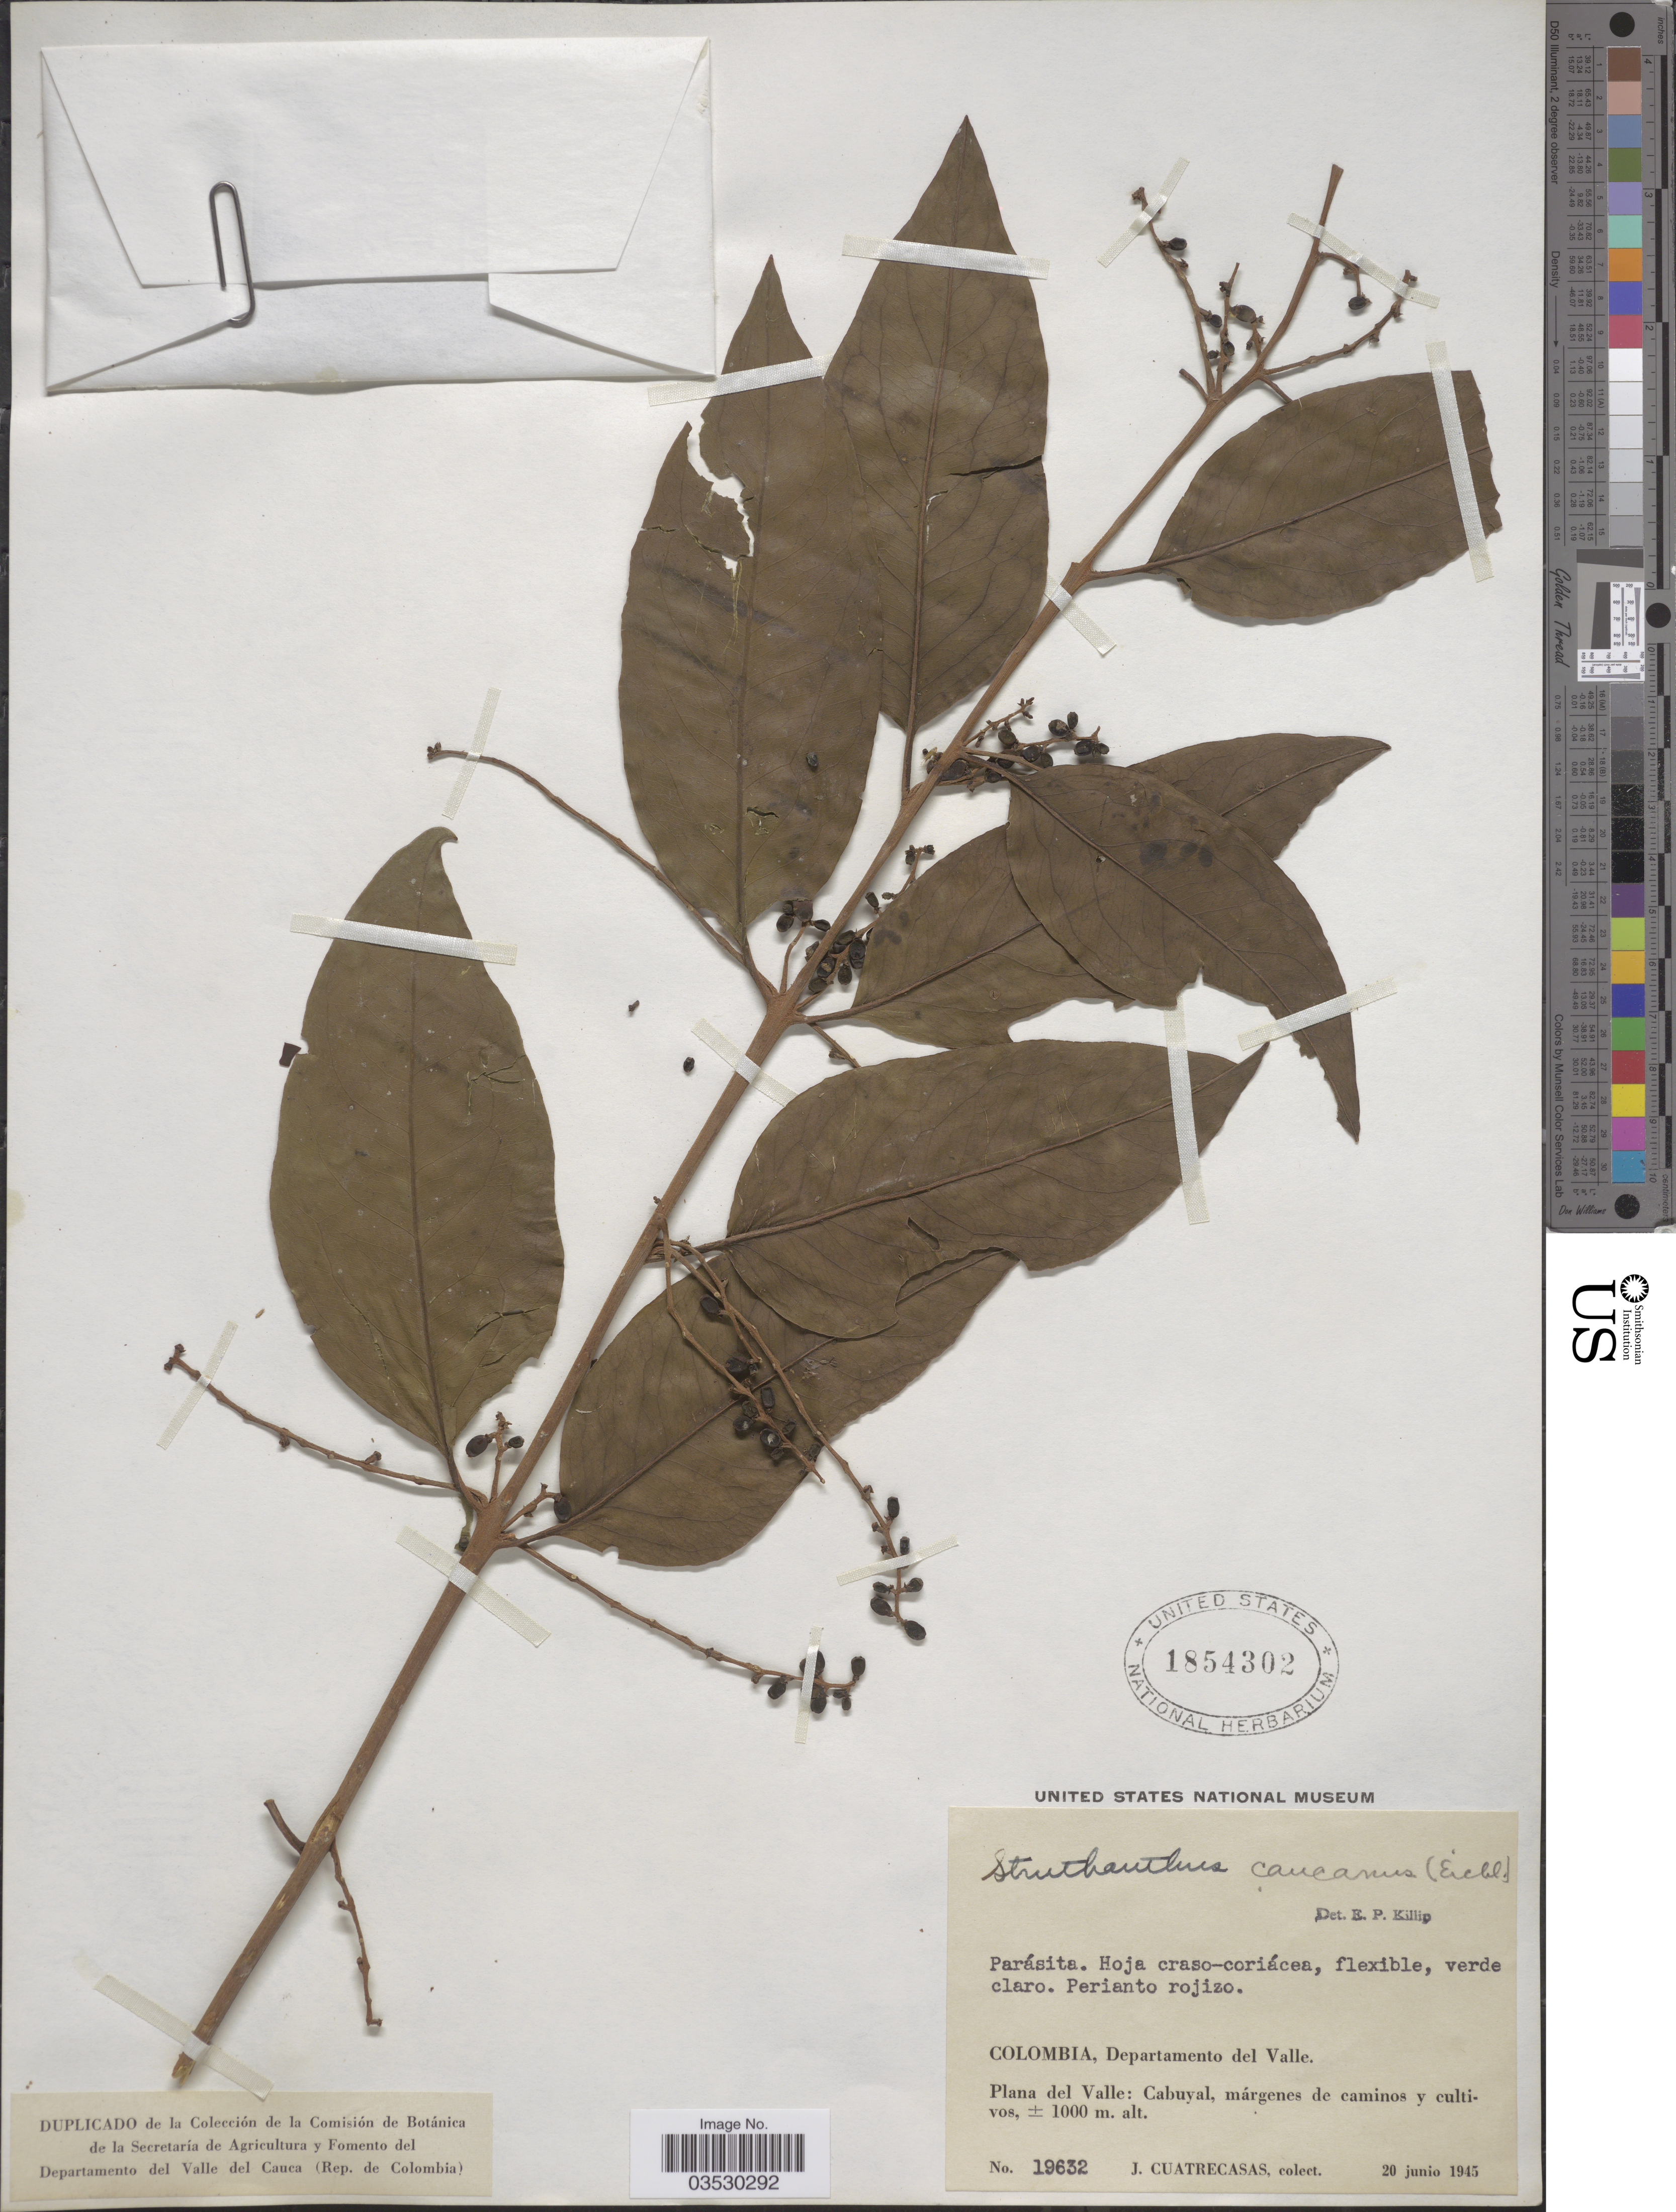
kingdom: Plantae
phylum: Tracheophyta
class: Magnoliopsida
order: Santalales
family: Loranthaceae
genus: Struthanthus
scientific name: Struthanthus caucanus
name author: Eichler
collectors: J. Cuatrecasas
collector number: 19632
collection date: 1945-06-20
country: Colombia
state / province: Valle del Cauca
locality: Departamento del Valle. Plana del Valle: Cabuyal, márgenes de caminos y cultivos.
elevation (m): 1000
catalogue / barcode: US 1854302